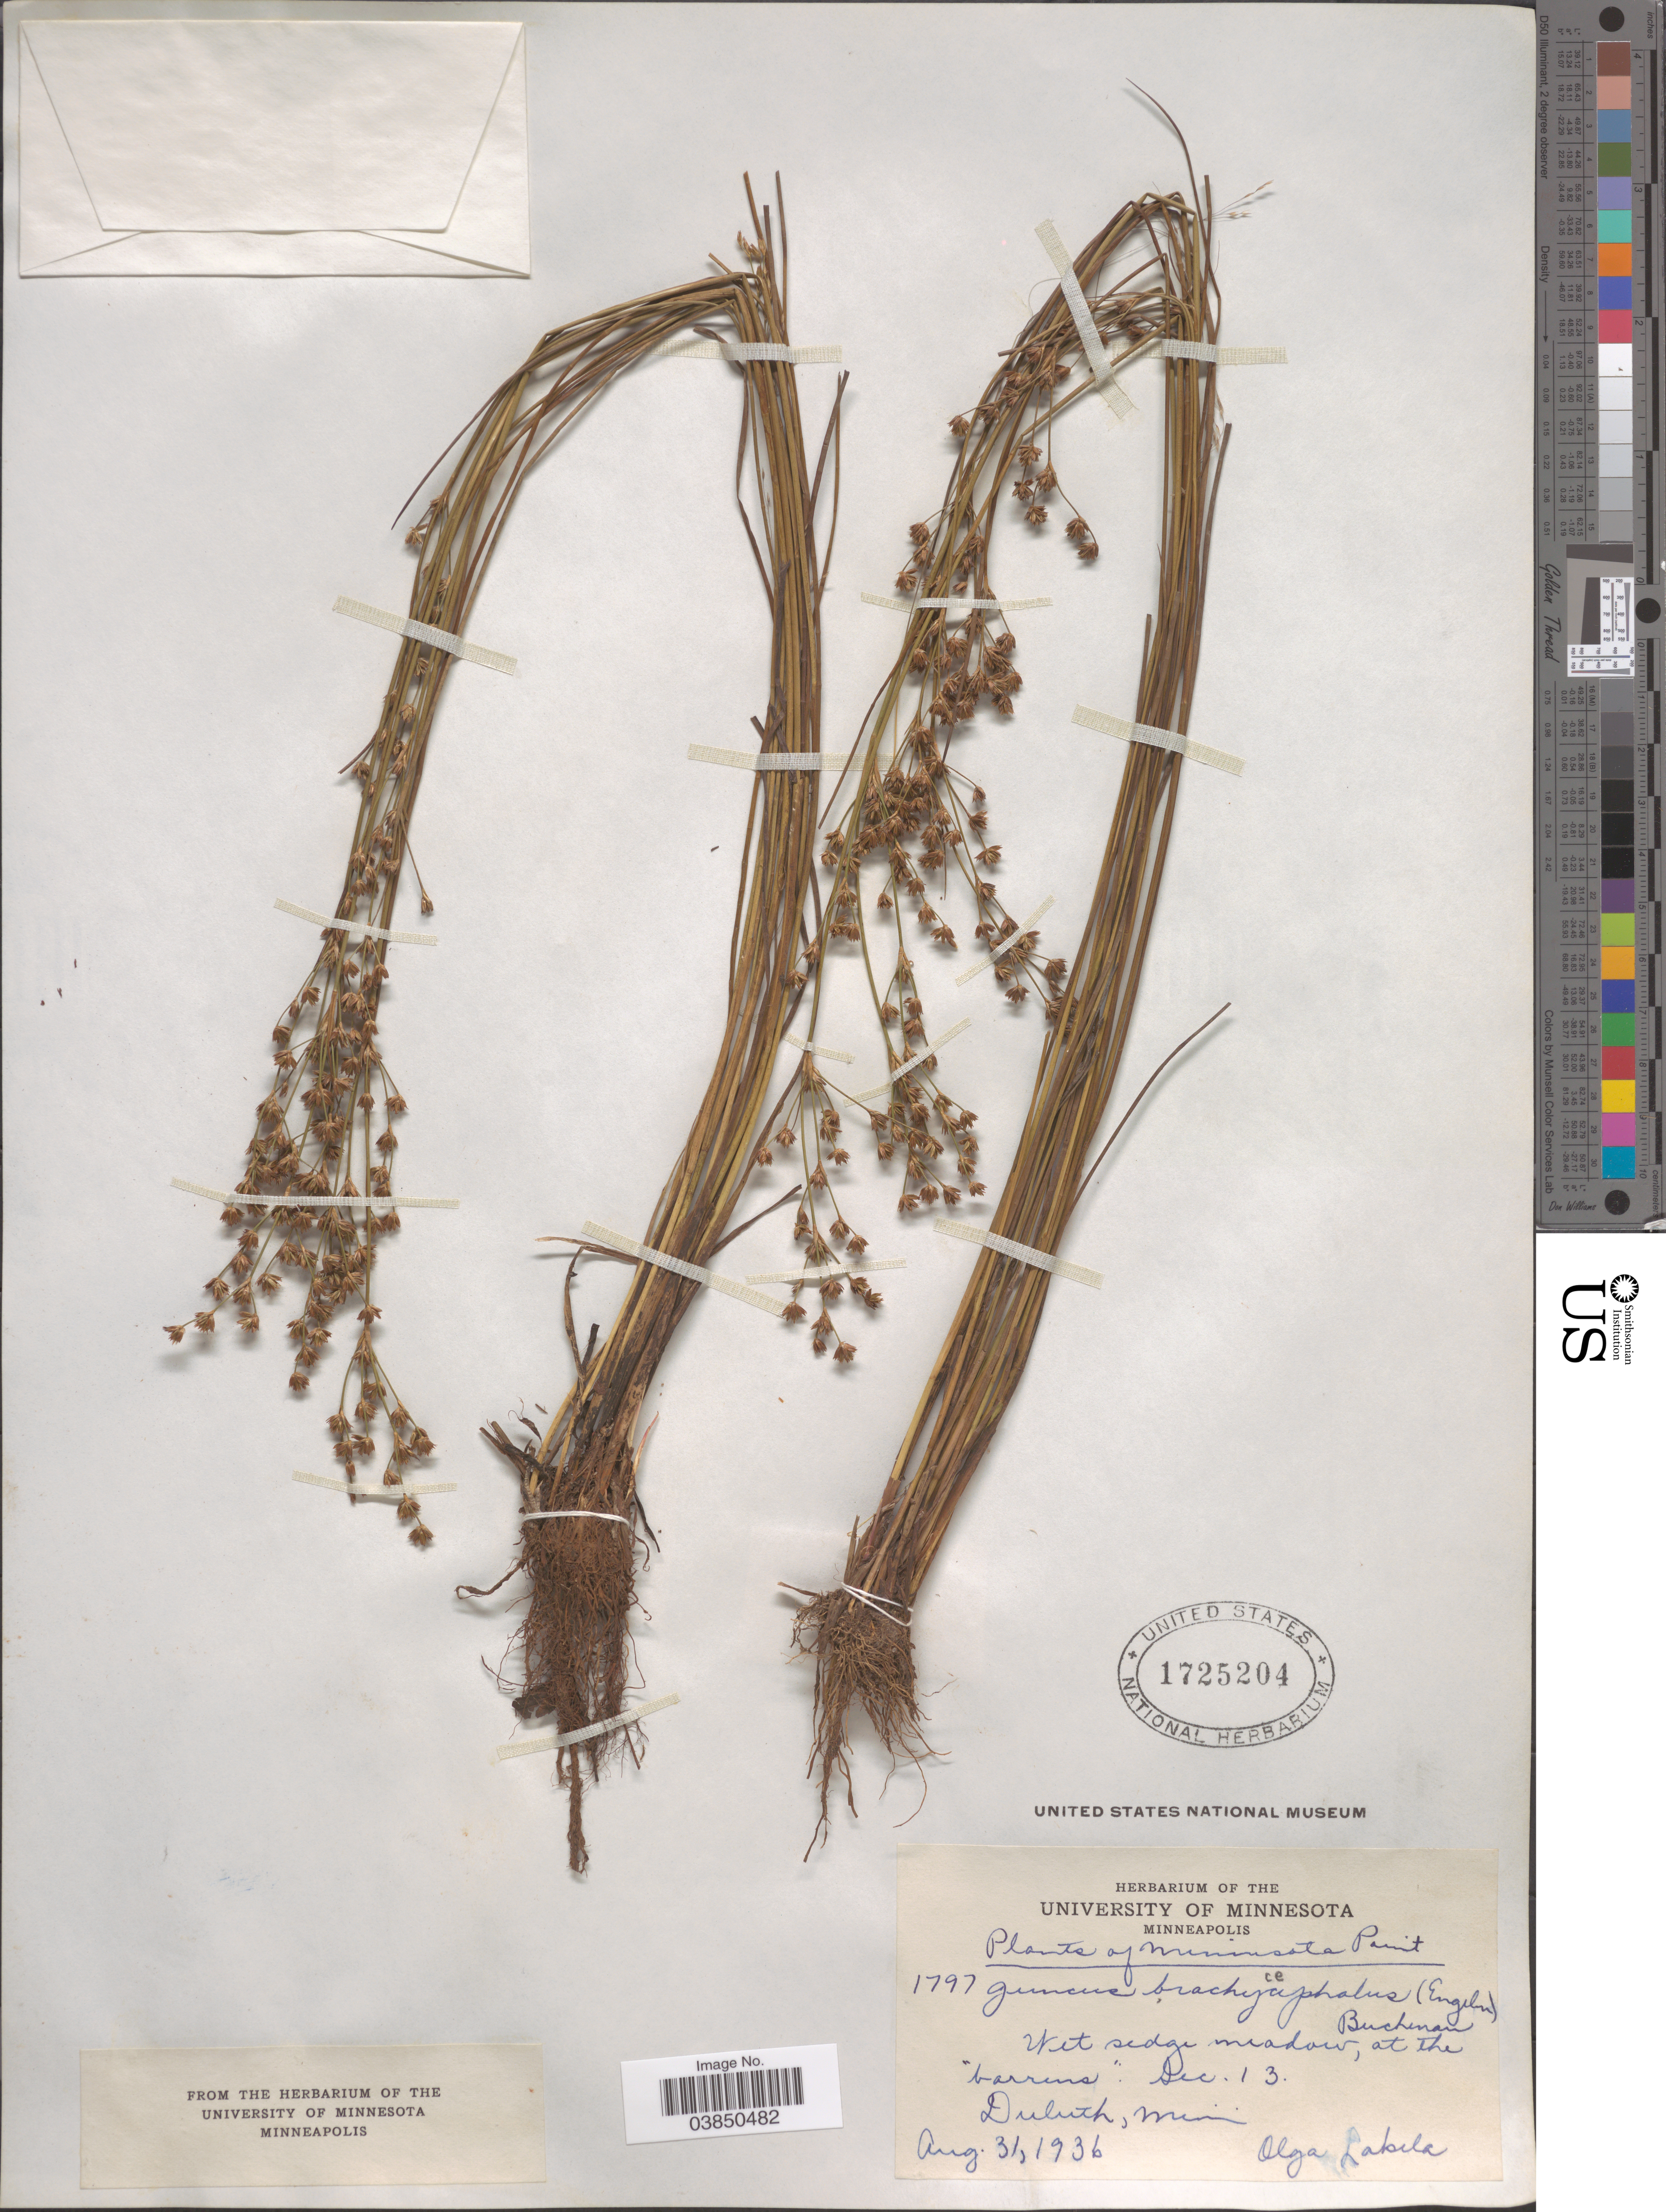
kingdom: Plantae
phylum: Tracheophyta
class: Liliopsida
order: Poales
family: Juncaceae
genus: Juncus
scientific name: Juncus brachycephalus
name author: (Engelm.) Buchenau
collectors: O. Labila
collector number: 1797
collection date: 1936-08-31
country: United States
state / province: Minnesota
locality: Duluth.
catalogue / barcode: US 1725204